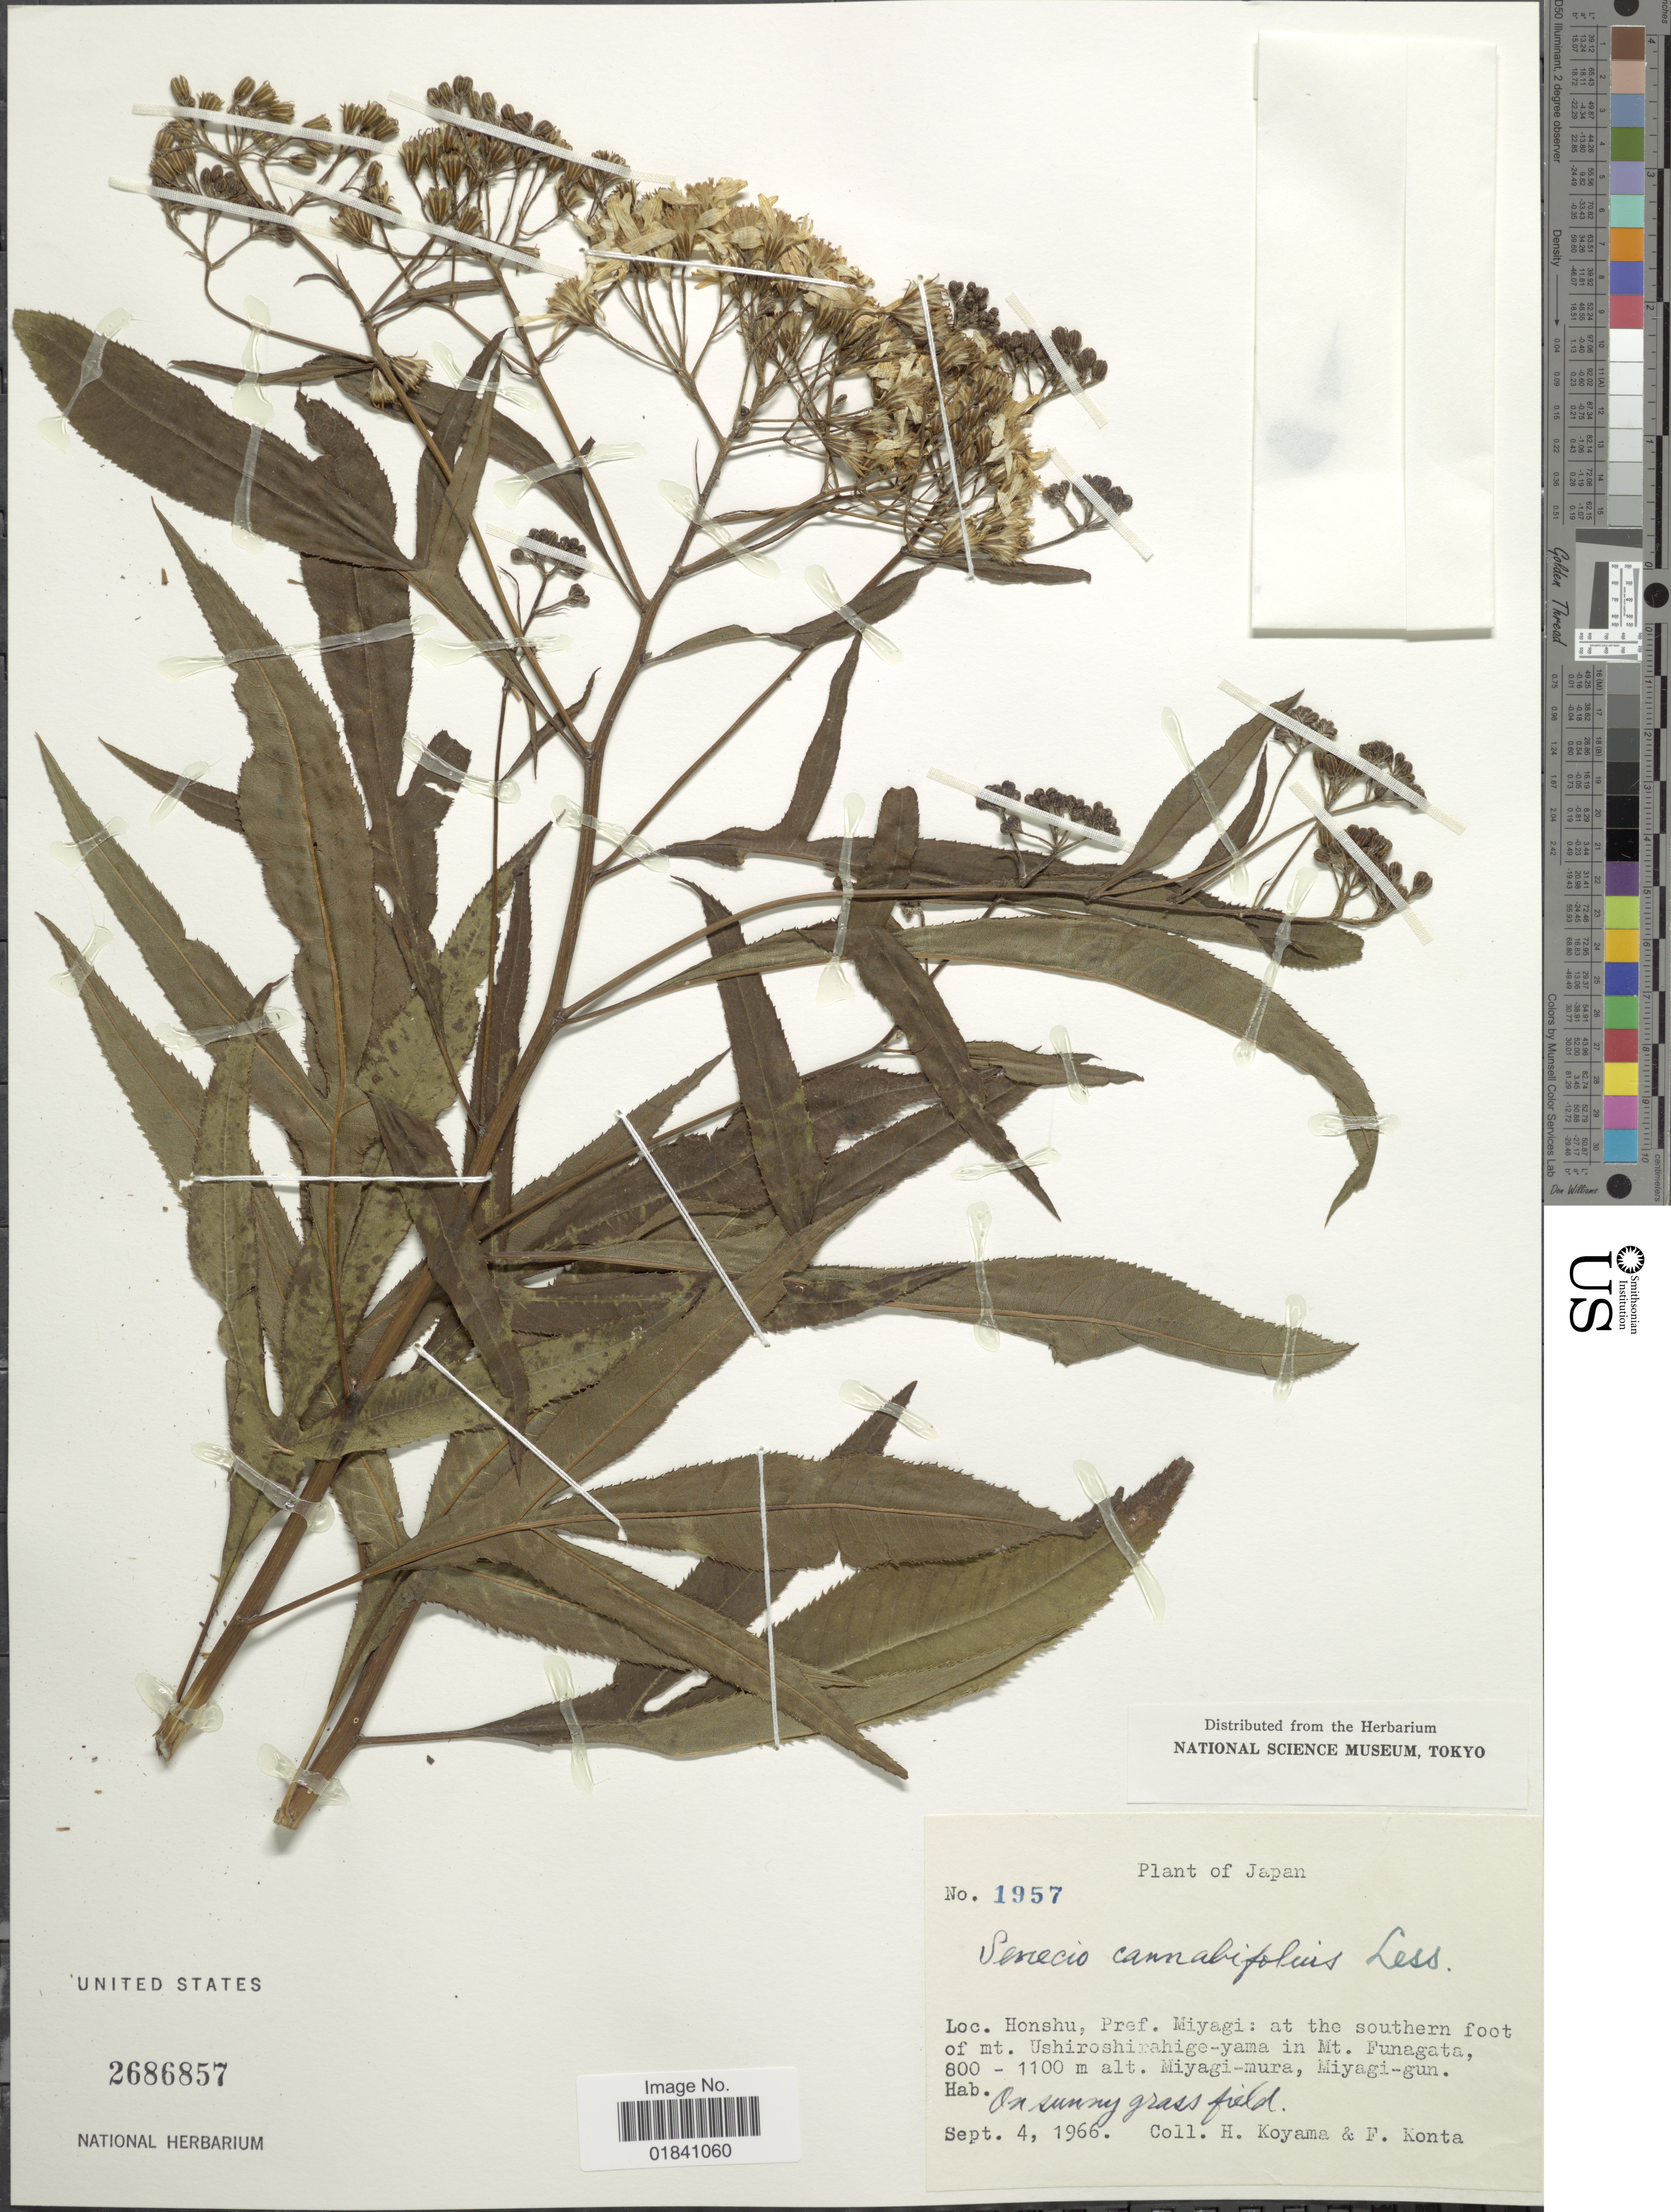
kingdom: Plantae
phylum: Tracheophyta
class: Magnoliopsida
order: Asterales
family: Asteraceae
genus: Senecio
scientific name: Senecio cannabifolius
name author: Less.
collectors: H. Koyama & F. Konta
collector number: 1957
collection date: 1966-09-04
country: Japan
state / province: Miyagi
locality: Honshu: at the southern foot of mt. Ushiroshirahige-yama in Mt. Funagata, Miyagi-mura, Miyagi-gun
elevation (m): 800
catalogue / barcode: US 2686857